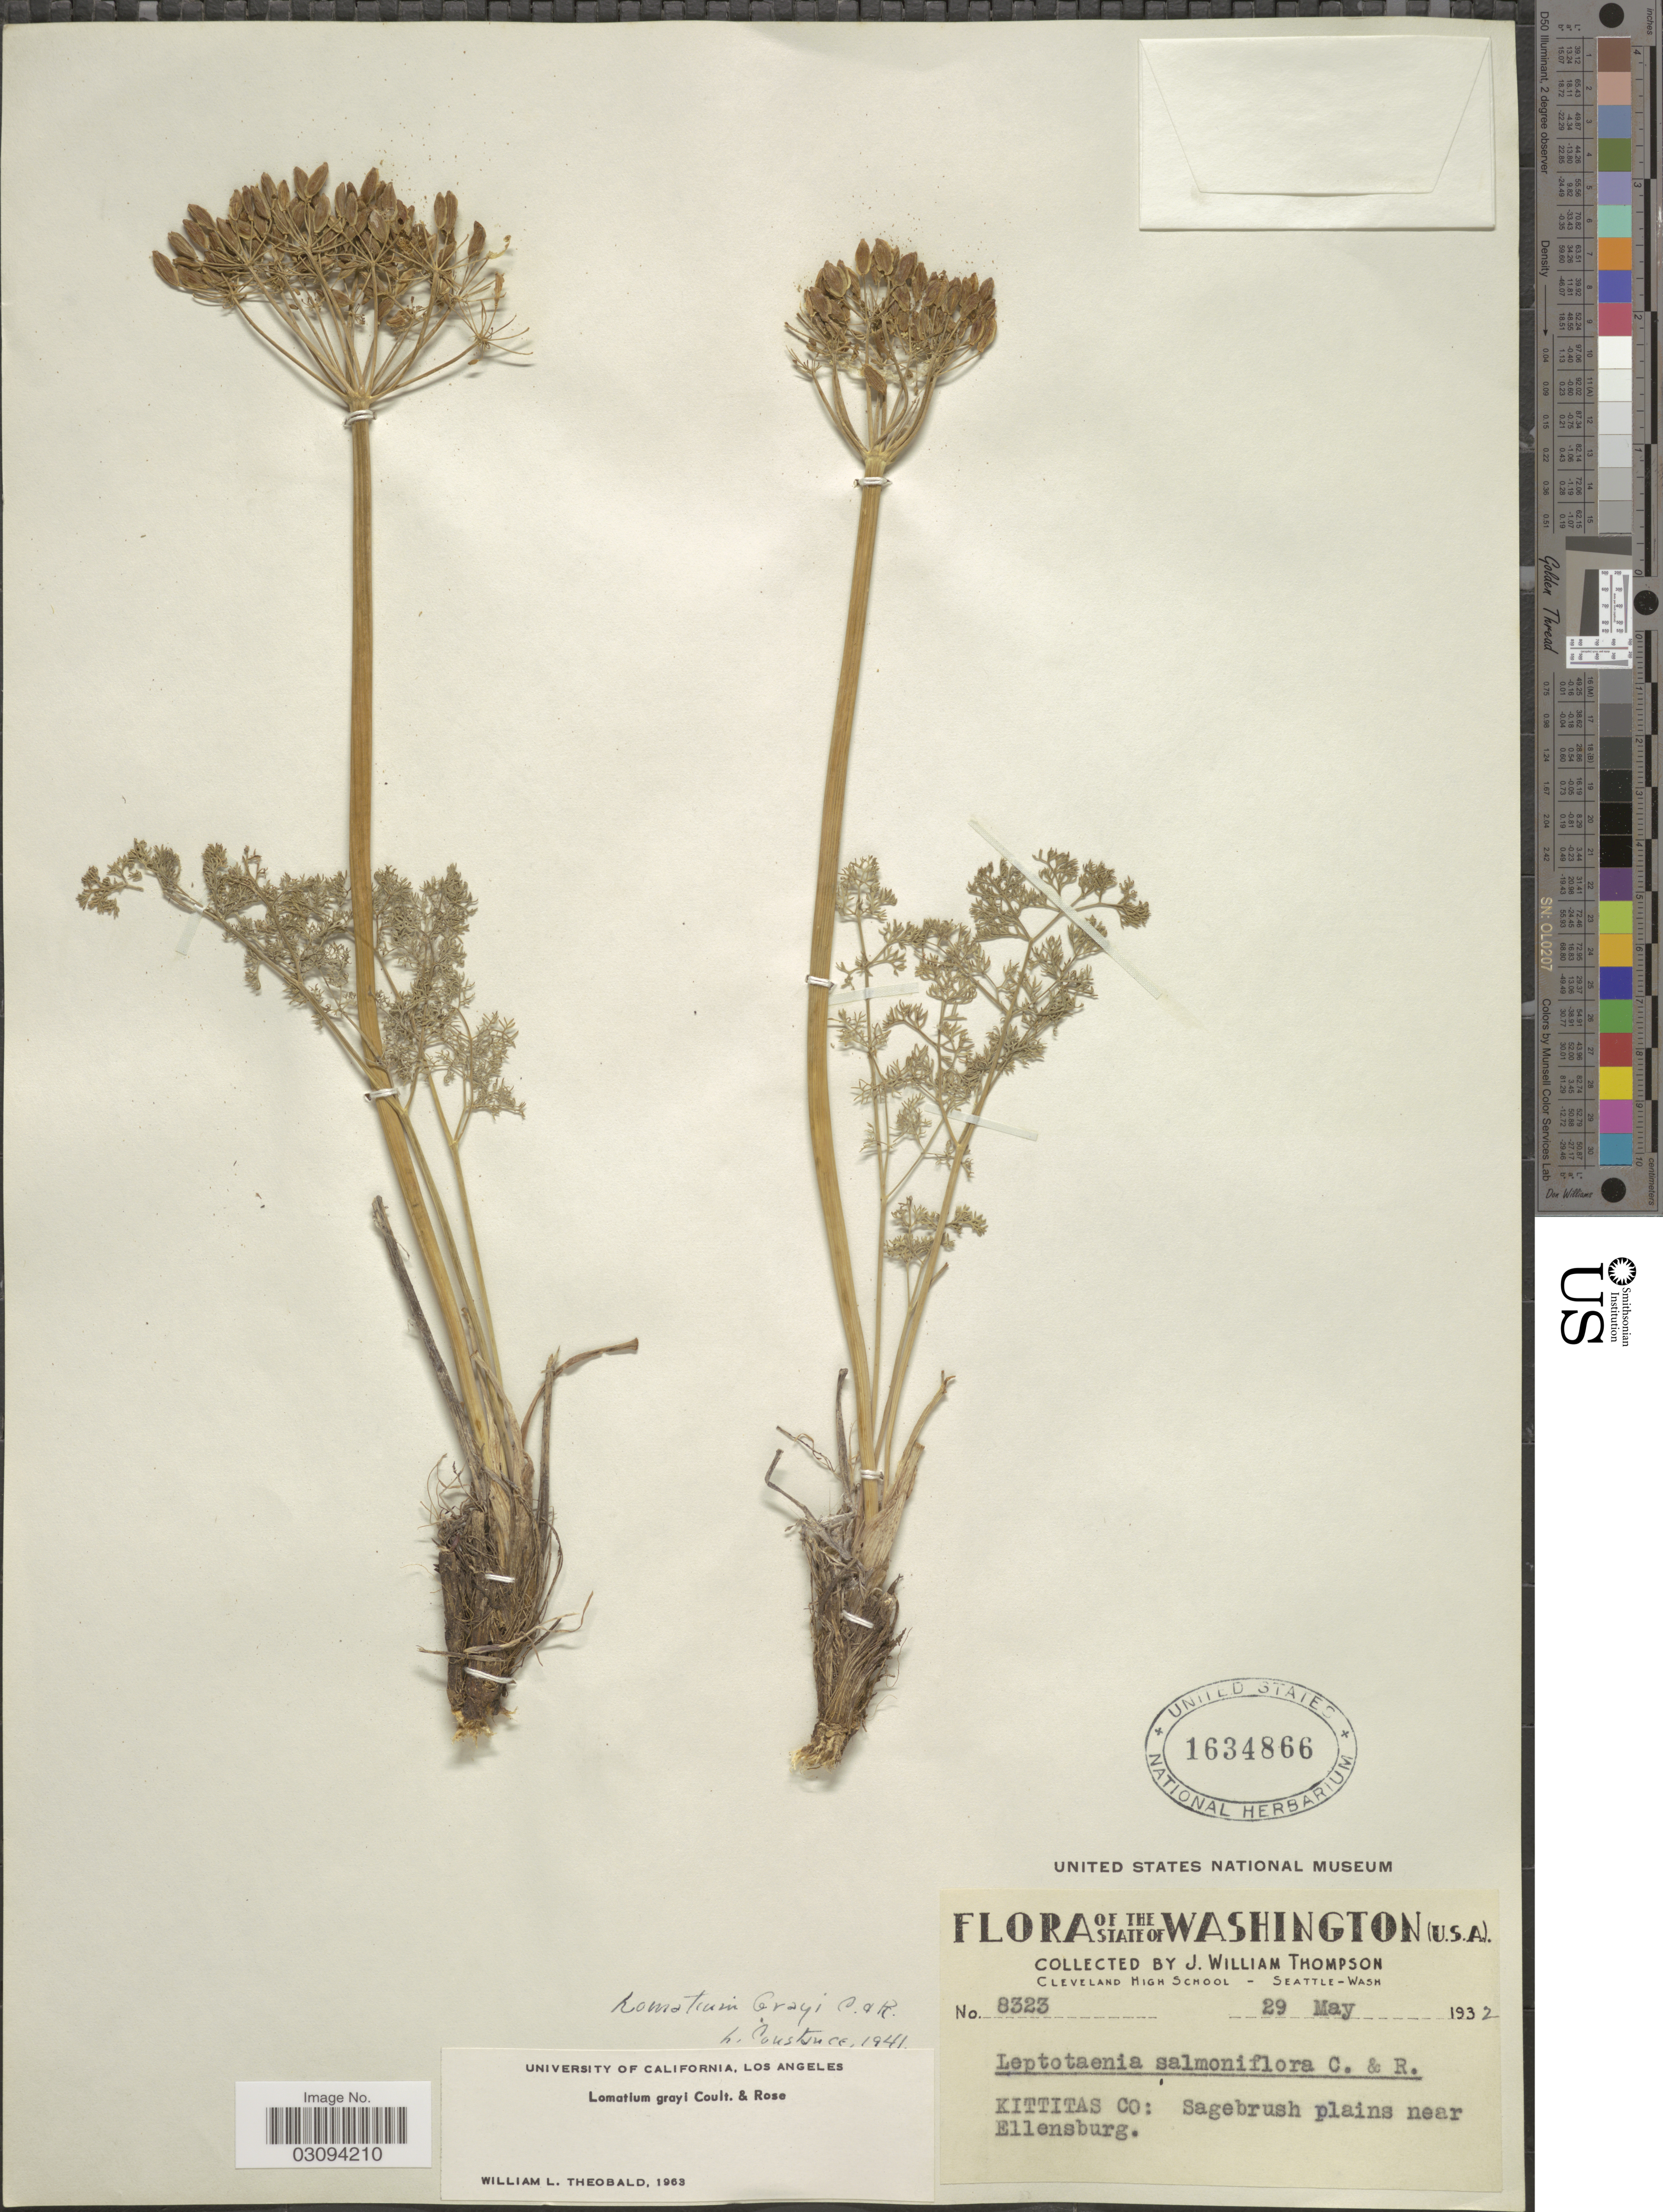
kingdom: Plantae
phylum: Tracheophyta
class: Magnoliopsida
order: Apiales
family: Apiaceae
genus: Lomatium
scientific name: Lomatium grayi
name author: (J.M. Coult. & Rose) J.M. Coult. & Rose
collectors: J. W. Thompson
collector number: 8323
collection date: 1932-05-29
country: United States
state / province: Washington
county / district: Kittitas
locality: Kittitas Co: Sagebrush plains near Ellensburg.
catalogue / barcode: US 1634866